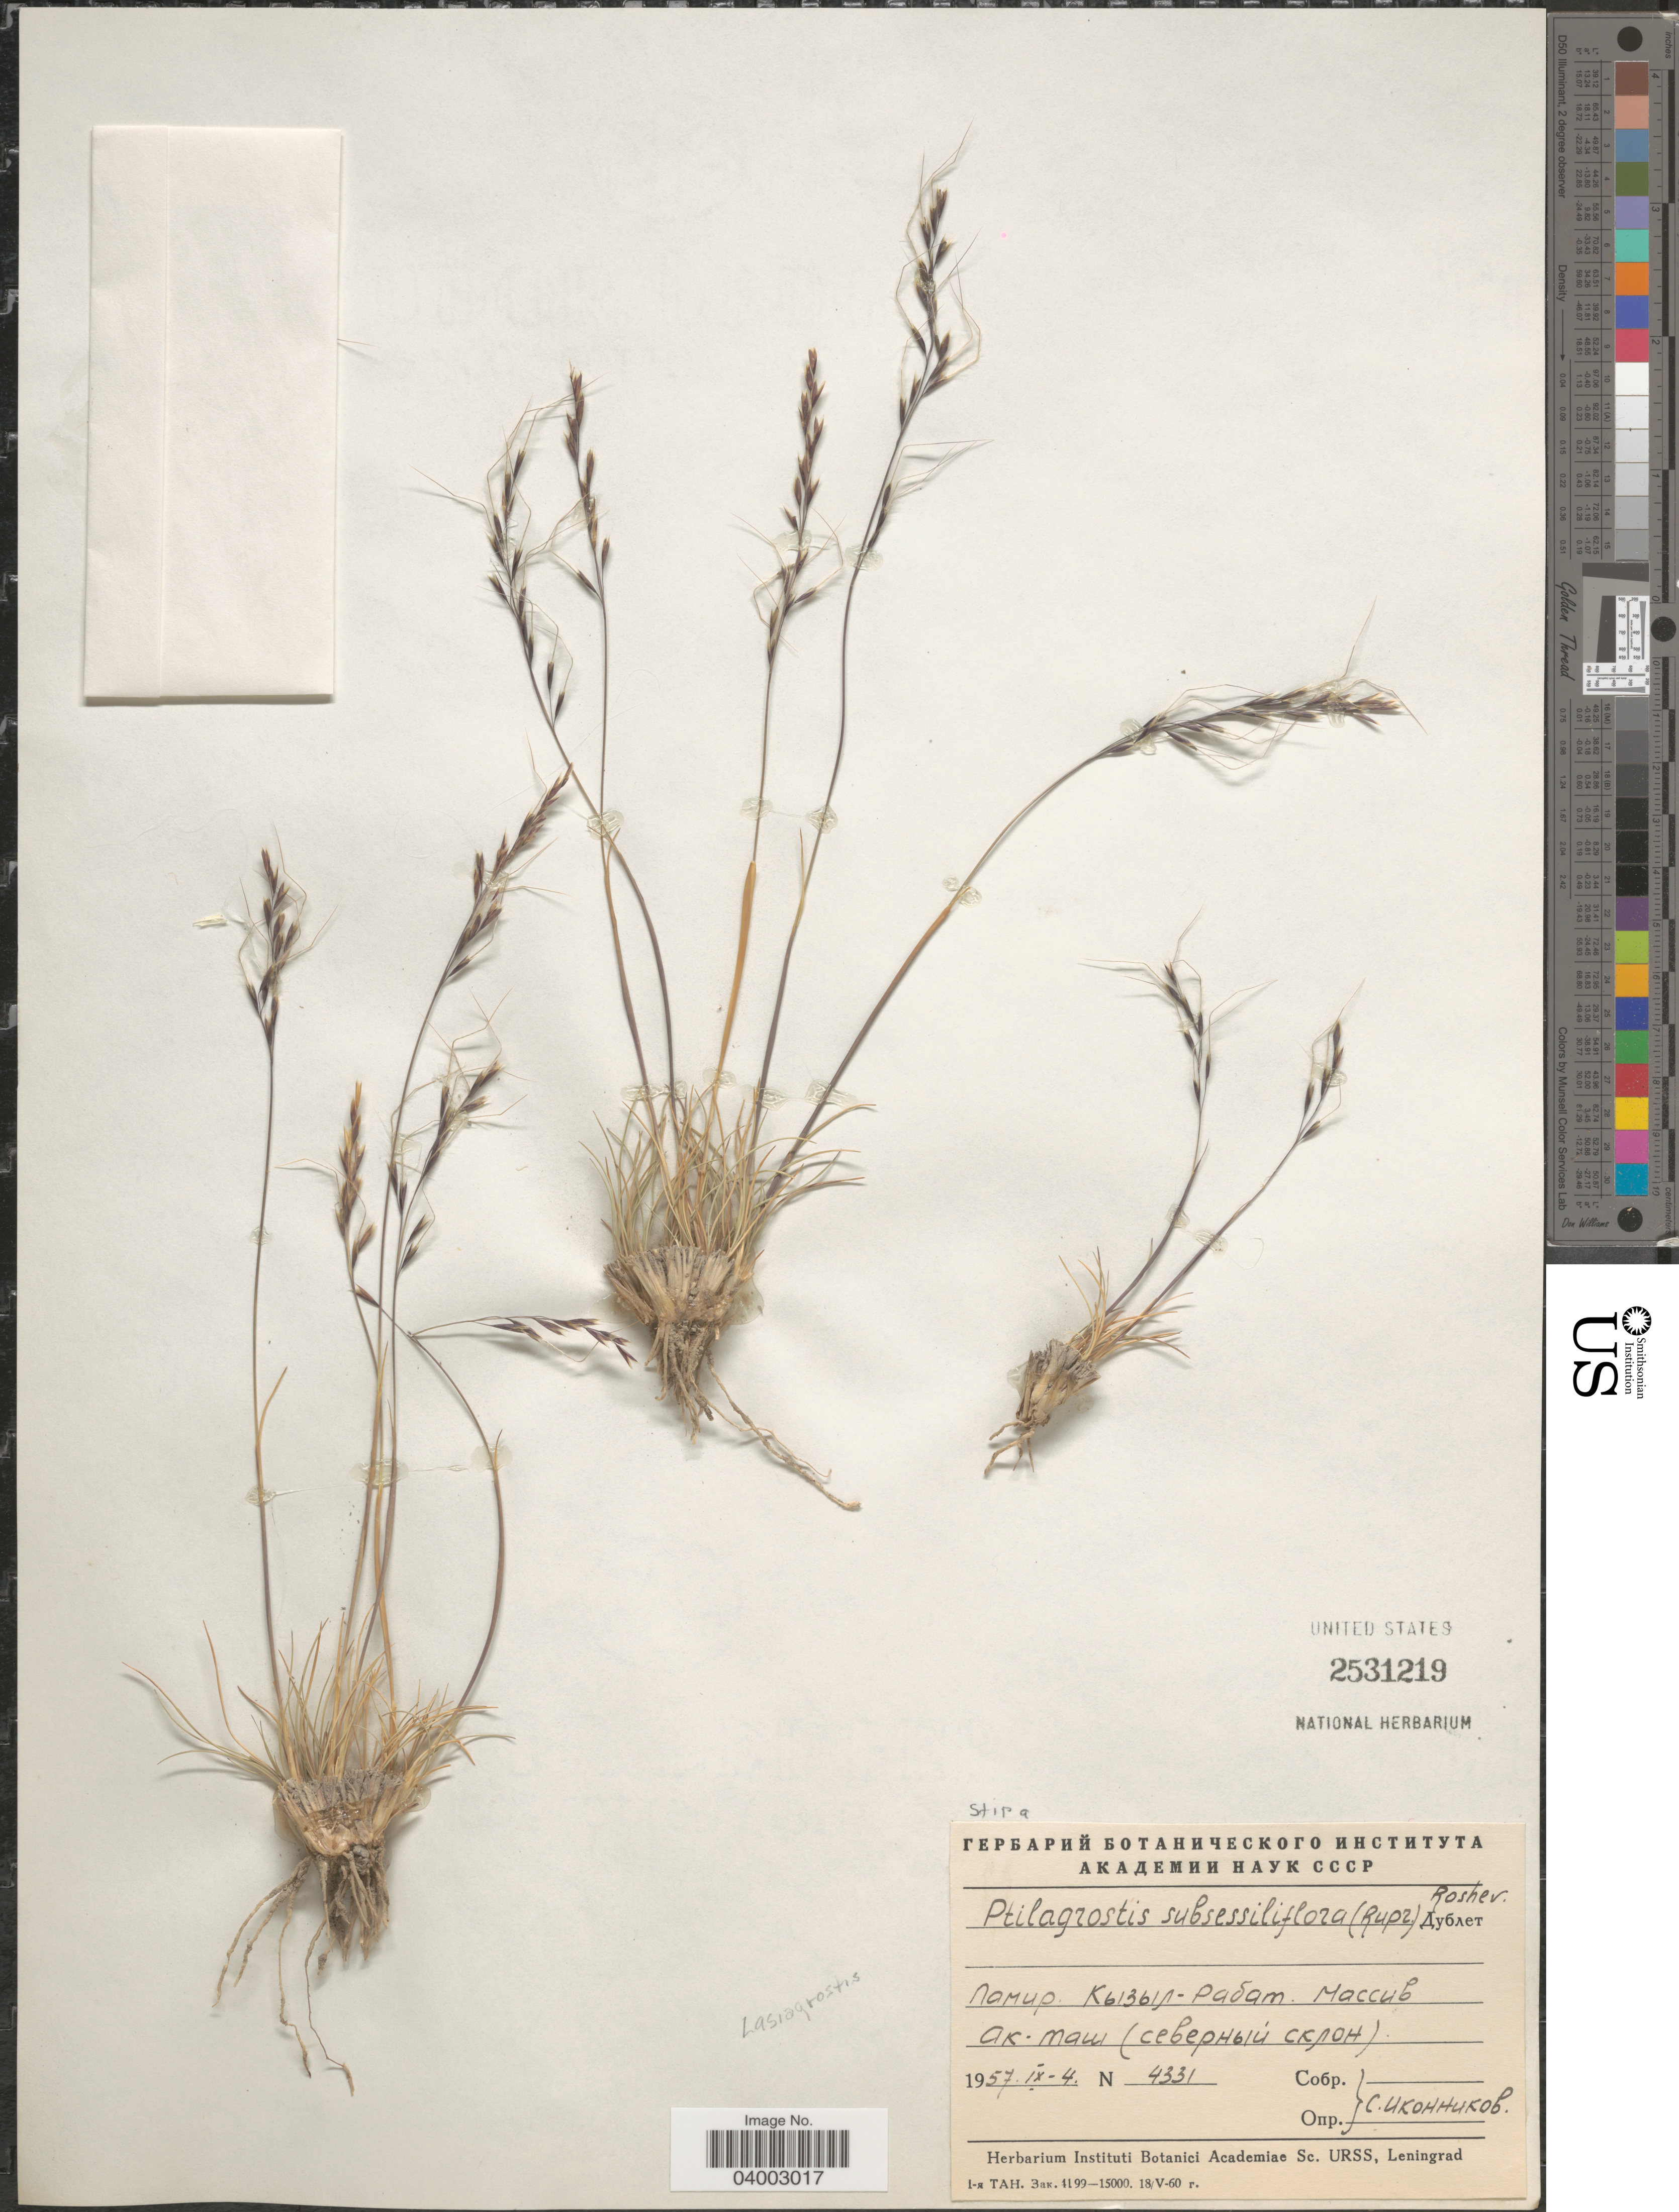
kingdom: Plantae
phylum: Tracheophyta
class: Liliopsida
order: Poales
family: Poaceae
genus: Stipa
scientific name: Stipa sp.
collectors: S. Ikonnikov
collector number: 4331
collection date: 1957-09-04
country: Tajikistan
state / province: Gorno-Badakhstan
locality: Pamir Mts., Qizilrabot, Massif Ak-Tash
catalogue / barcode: US 2531219